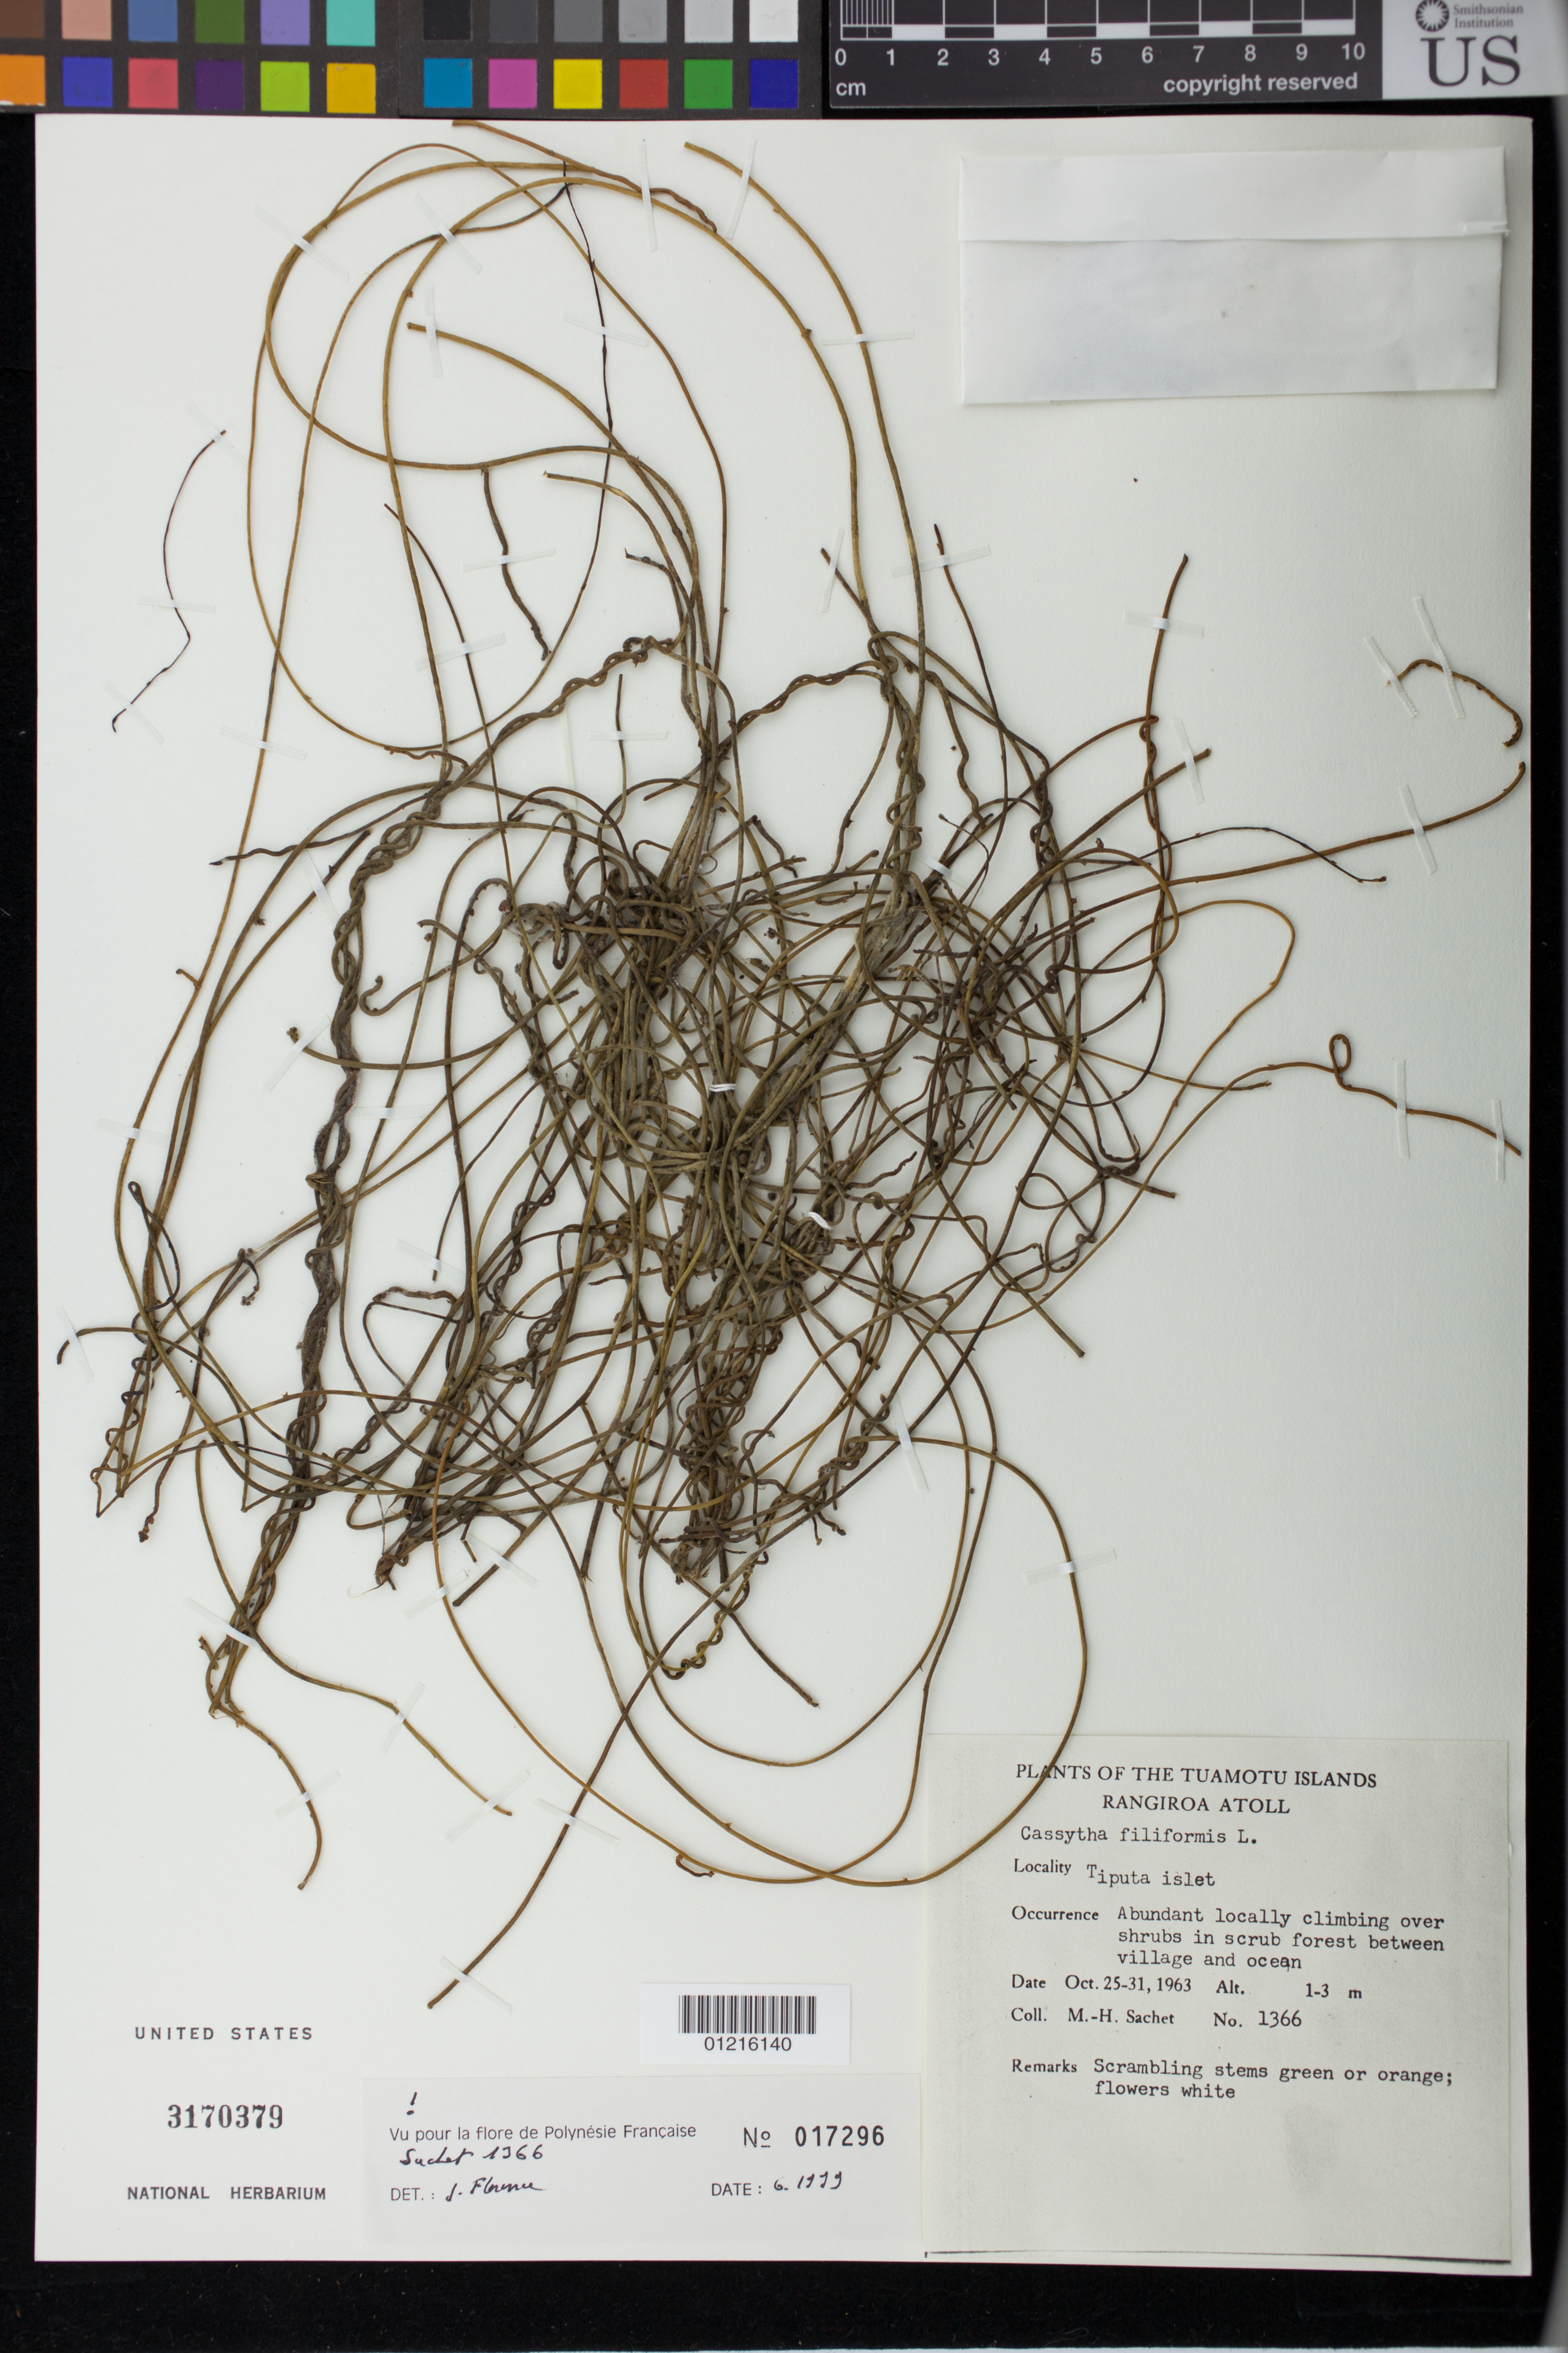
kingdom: Plantae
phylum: Tracheophyta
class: Magnoliopsida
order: Laurales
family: Lauraceae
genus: Cassytha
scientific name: Cassytha filiformis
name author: L.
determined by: Florence, J.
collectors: M.-H. Sachet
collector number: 1366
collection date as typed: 25 Oct 1963 to 31 Oct 1963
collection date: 1963-10-25/1963-10-31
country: French Polynesia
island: Rangiroa Atoll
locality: Tiputa islet, tiputa village [Tuamotu Archipelago]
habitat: Scrub forest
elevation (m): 1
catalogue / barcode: US 3170379